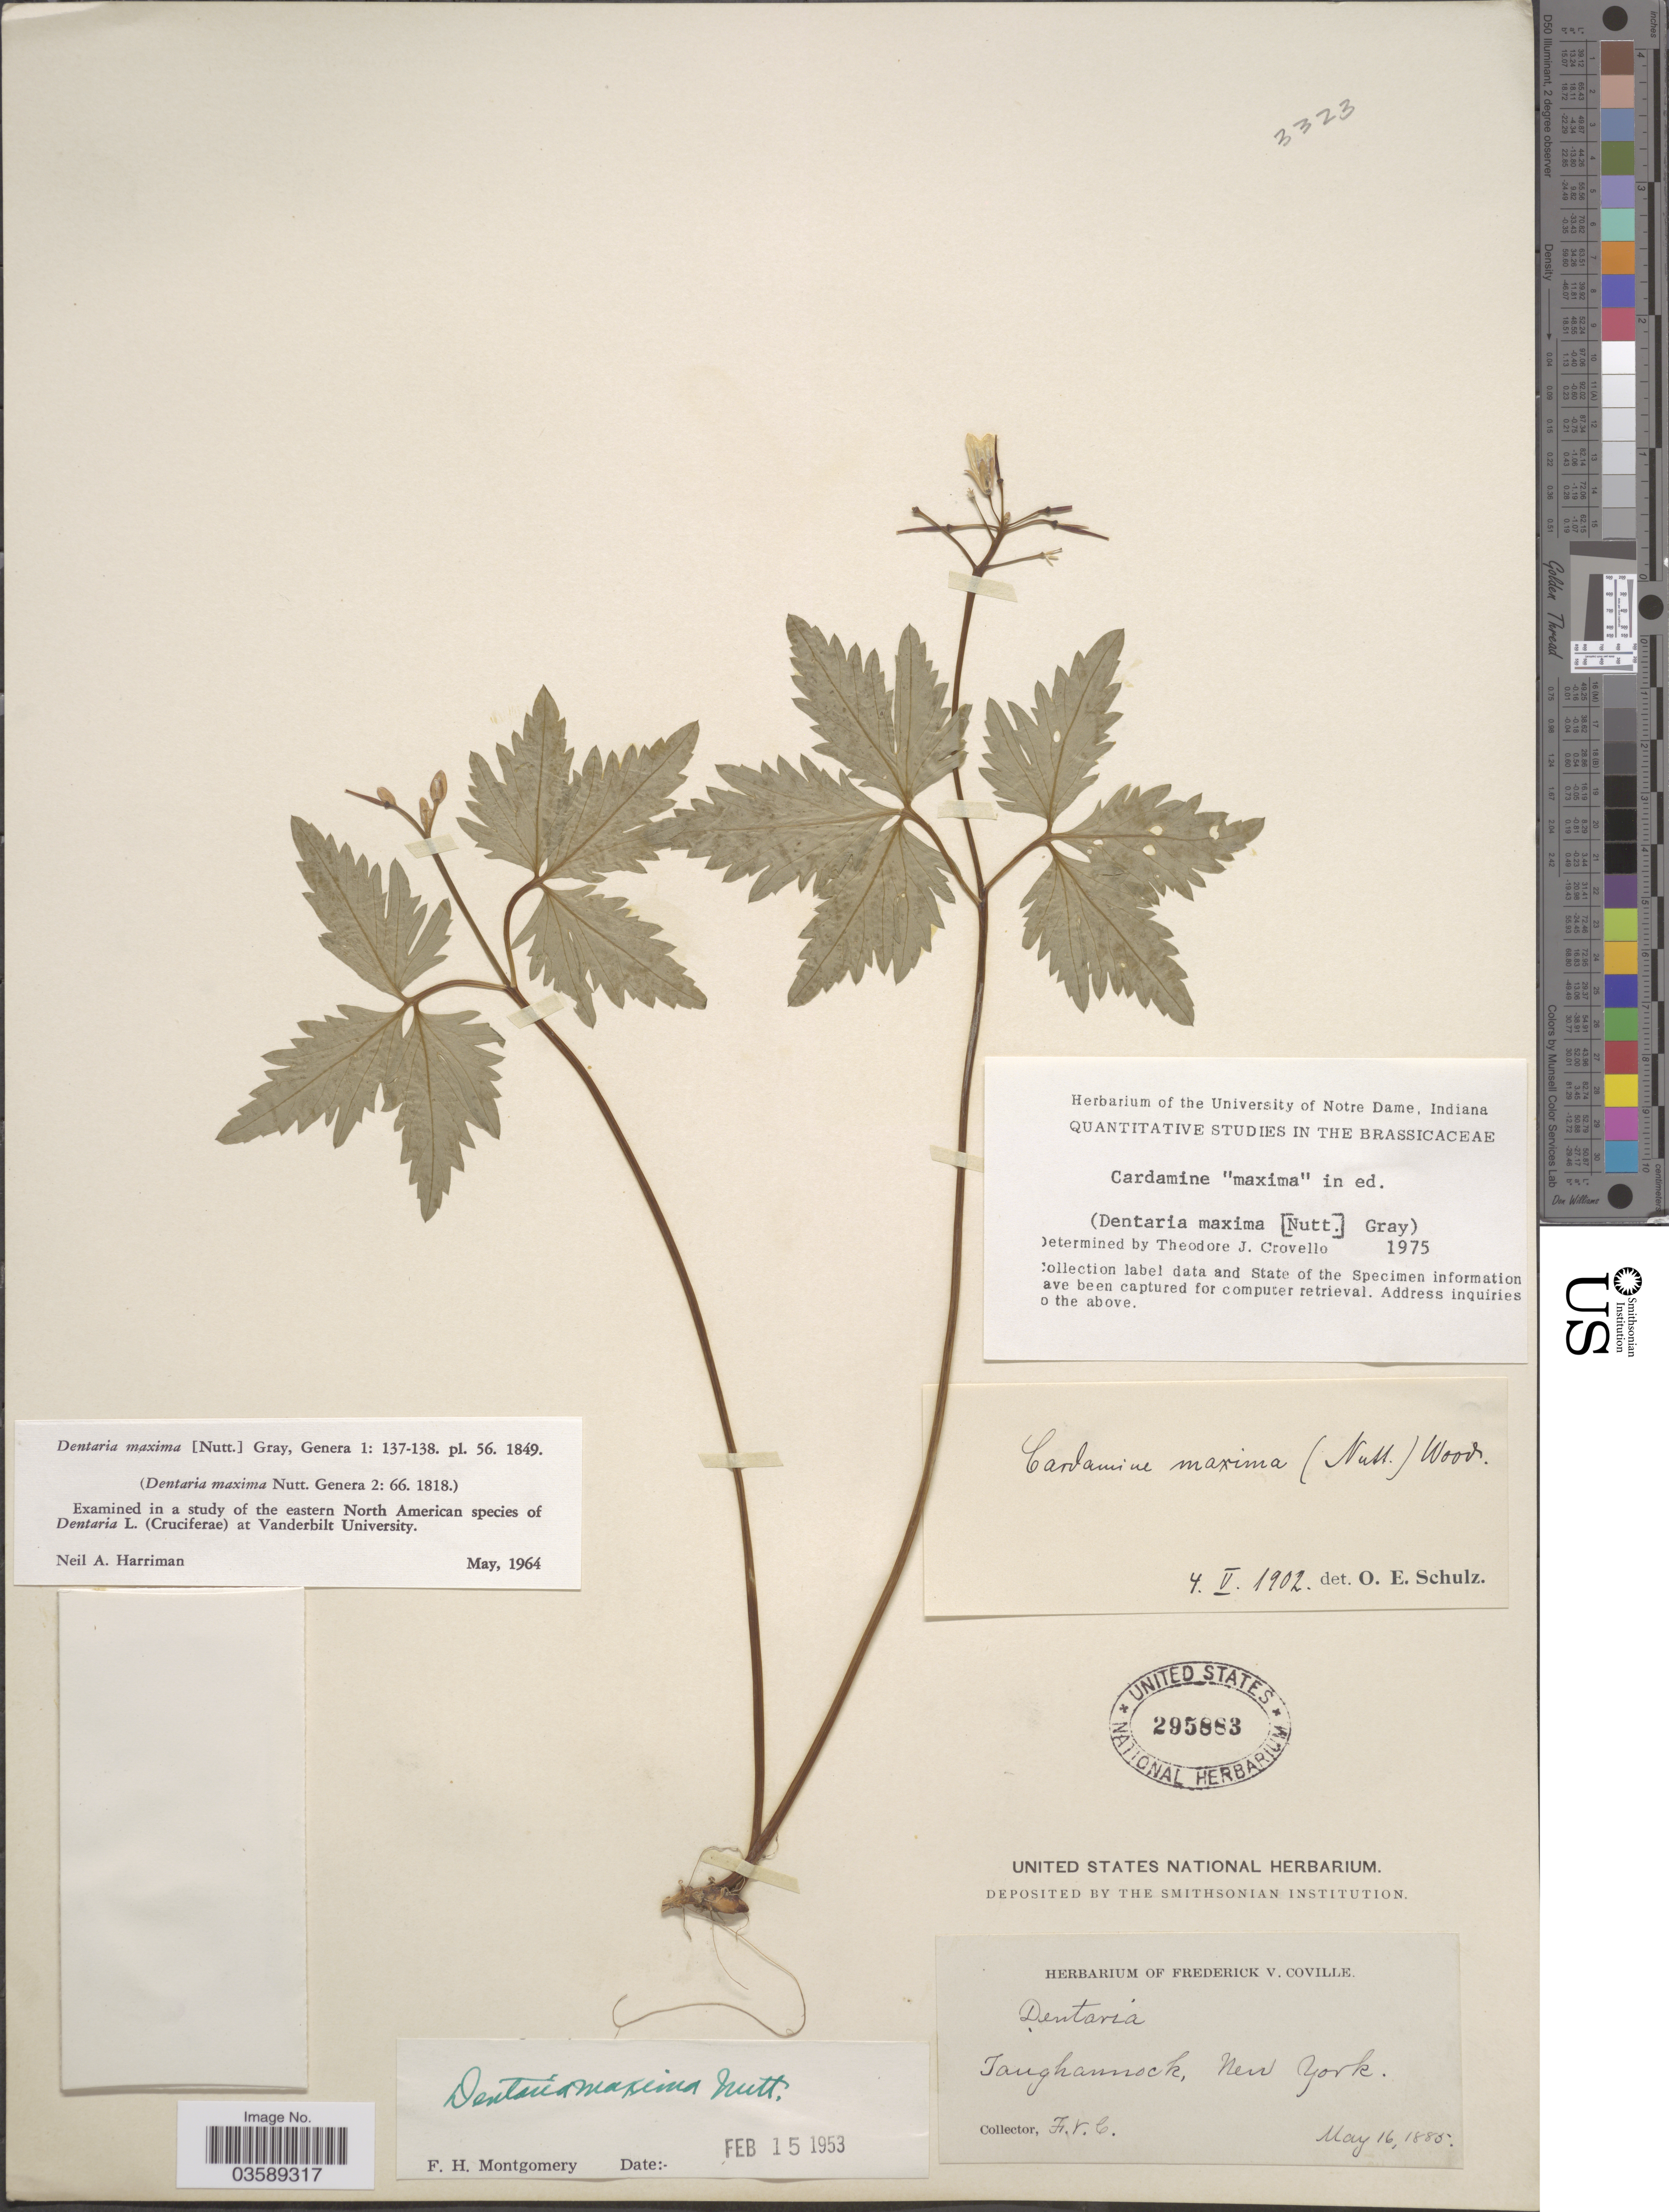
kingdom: Plantae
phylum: Tracheophyta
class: Magnoliopsida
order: Brassicales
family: Brassicaceae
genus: Cardamine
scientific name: Cardamine maxima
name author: (Nutt.) Alph. Wood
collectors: F. V. Coville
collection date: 1885-05-16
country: United States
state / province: New York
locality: Taughannock.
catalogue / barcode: US 295883